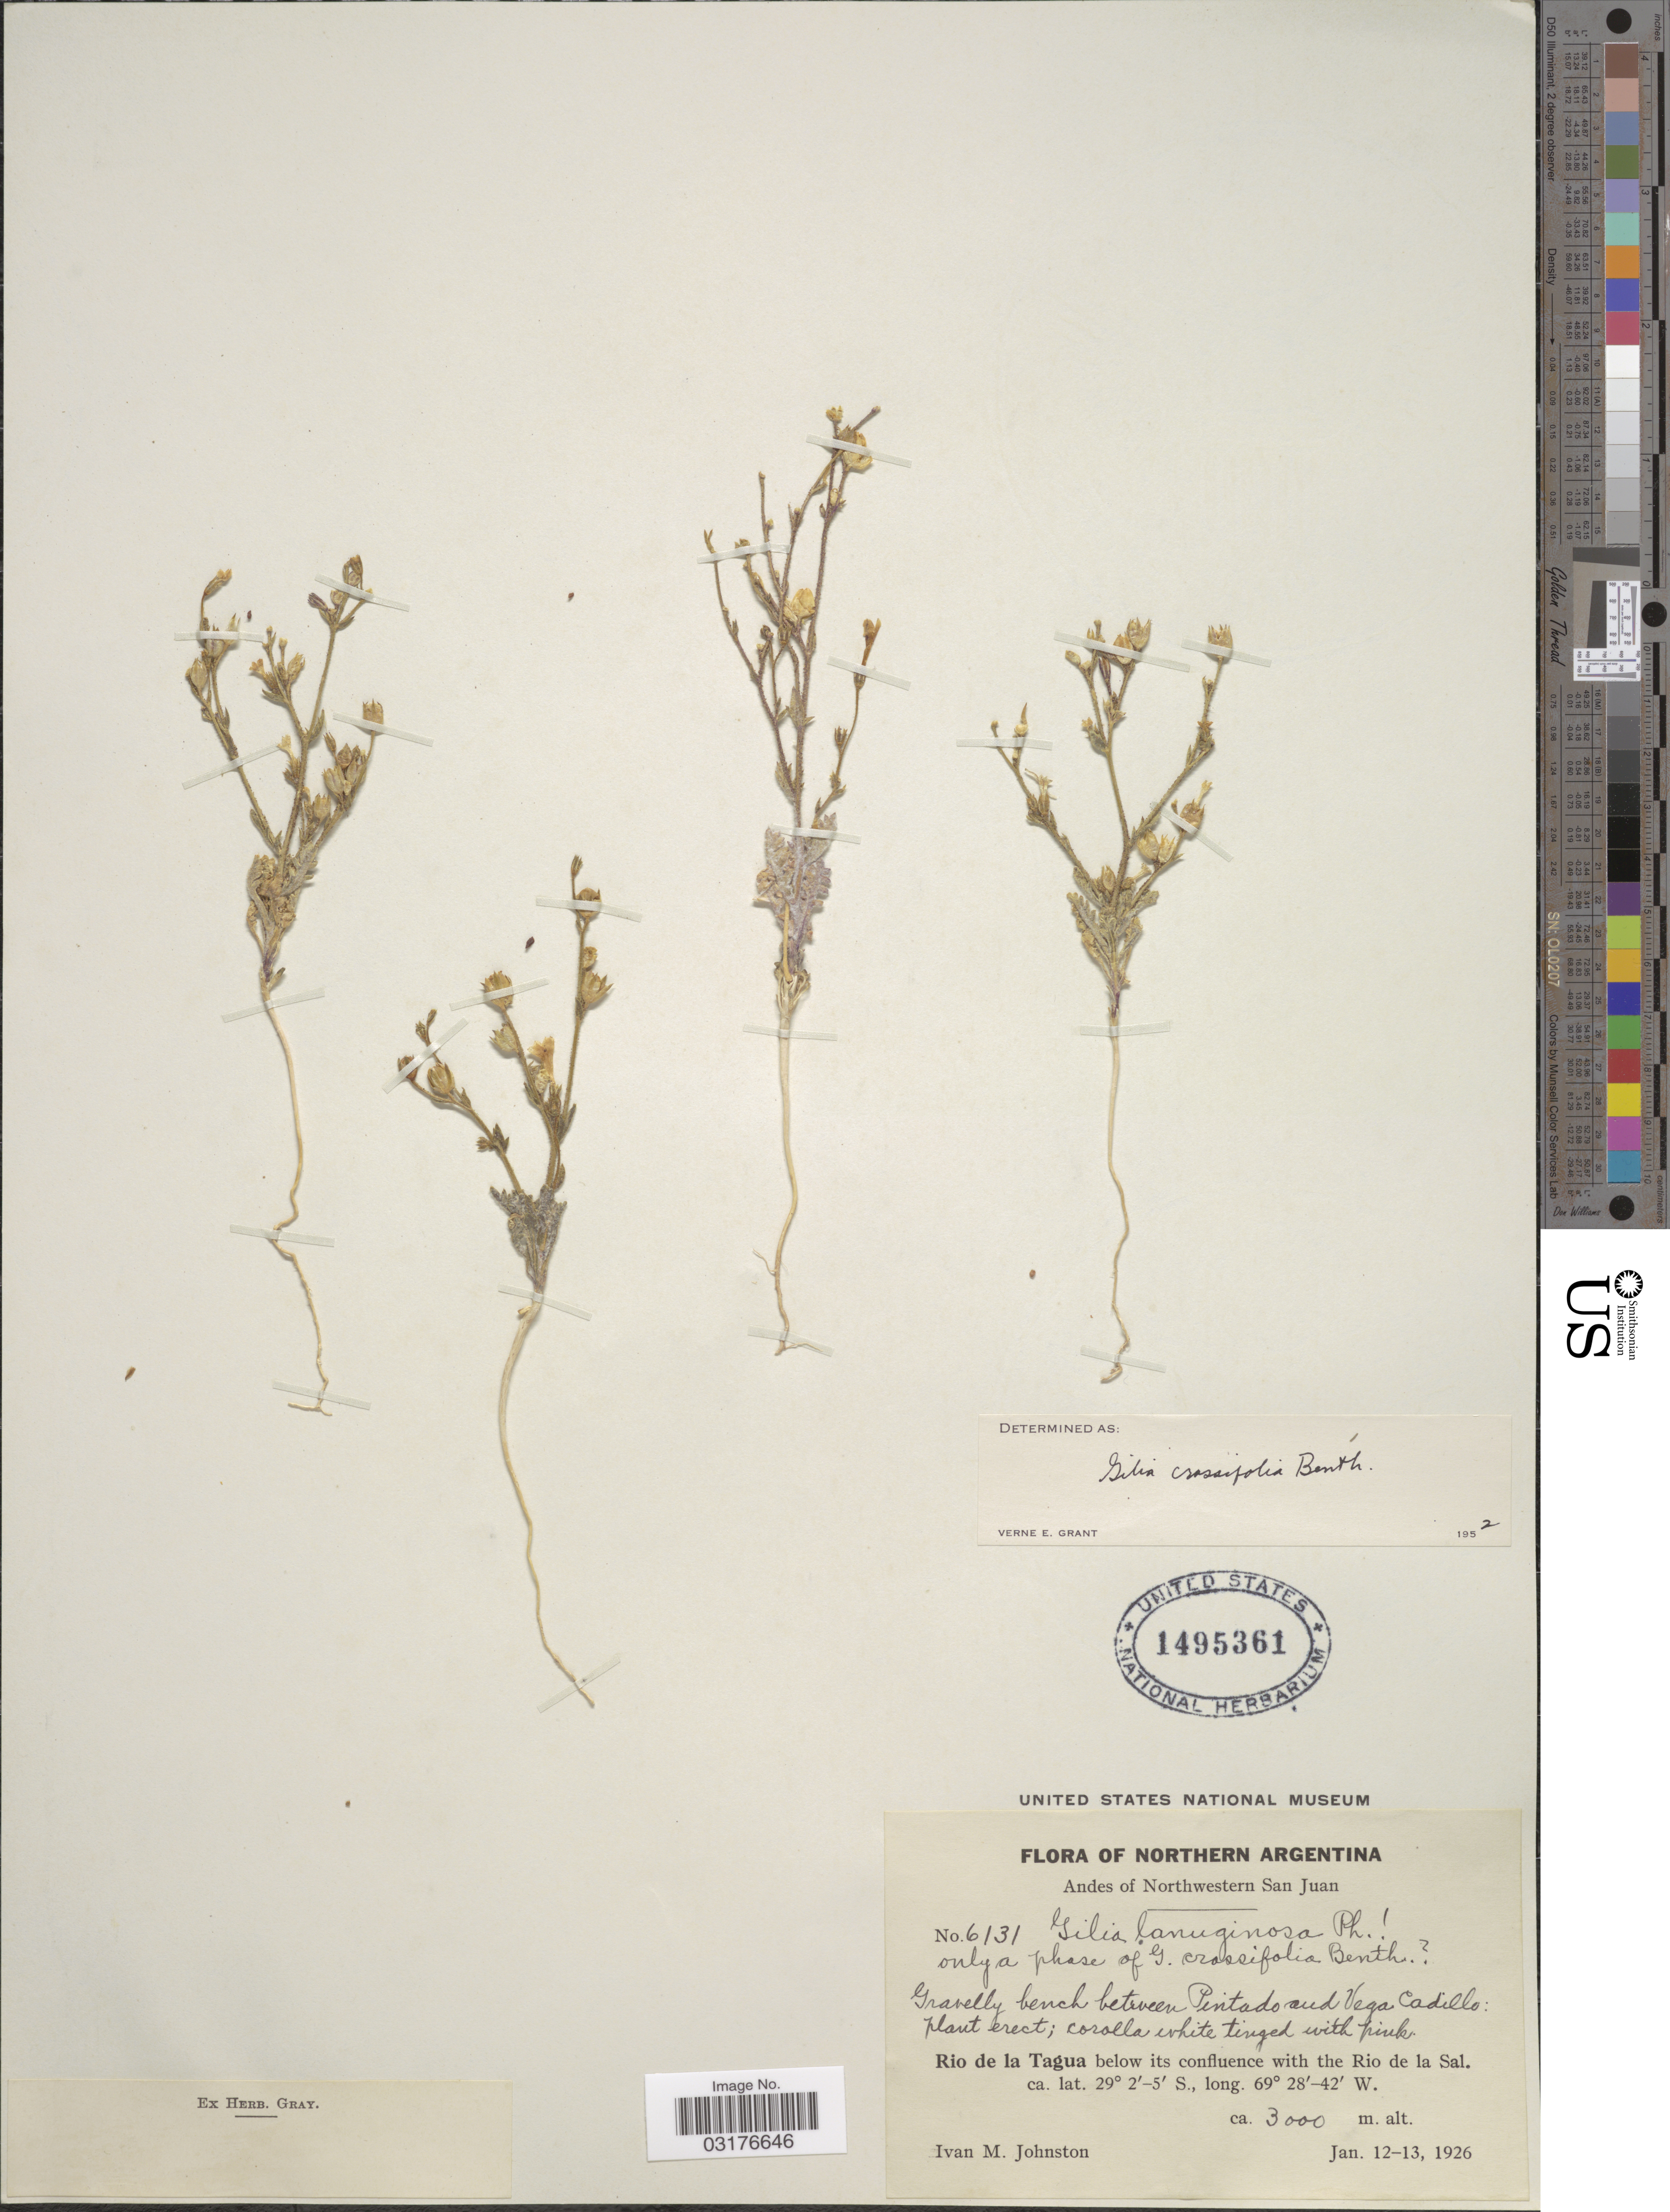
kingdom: Plantae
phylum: Tracheophyta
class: Magnoliopsida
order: Ericales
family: Polemoniaceae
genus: Gilia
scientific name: Gilia crassifolia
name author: Benth.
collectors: I.M. Johnston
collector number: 6131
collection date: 1926-01-12/1926-01-13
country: Argentina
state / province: San Juan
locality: Northern Argentina. Andes of Northwestern San Juan. Gravelly bench between Pintado and Vega Cadillo. Rio de la Tagua below its confluence with the Rio de la Sal.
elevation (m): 3000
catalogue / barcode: US 1495361